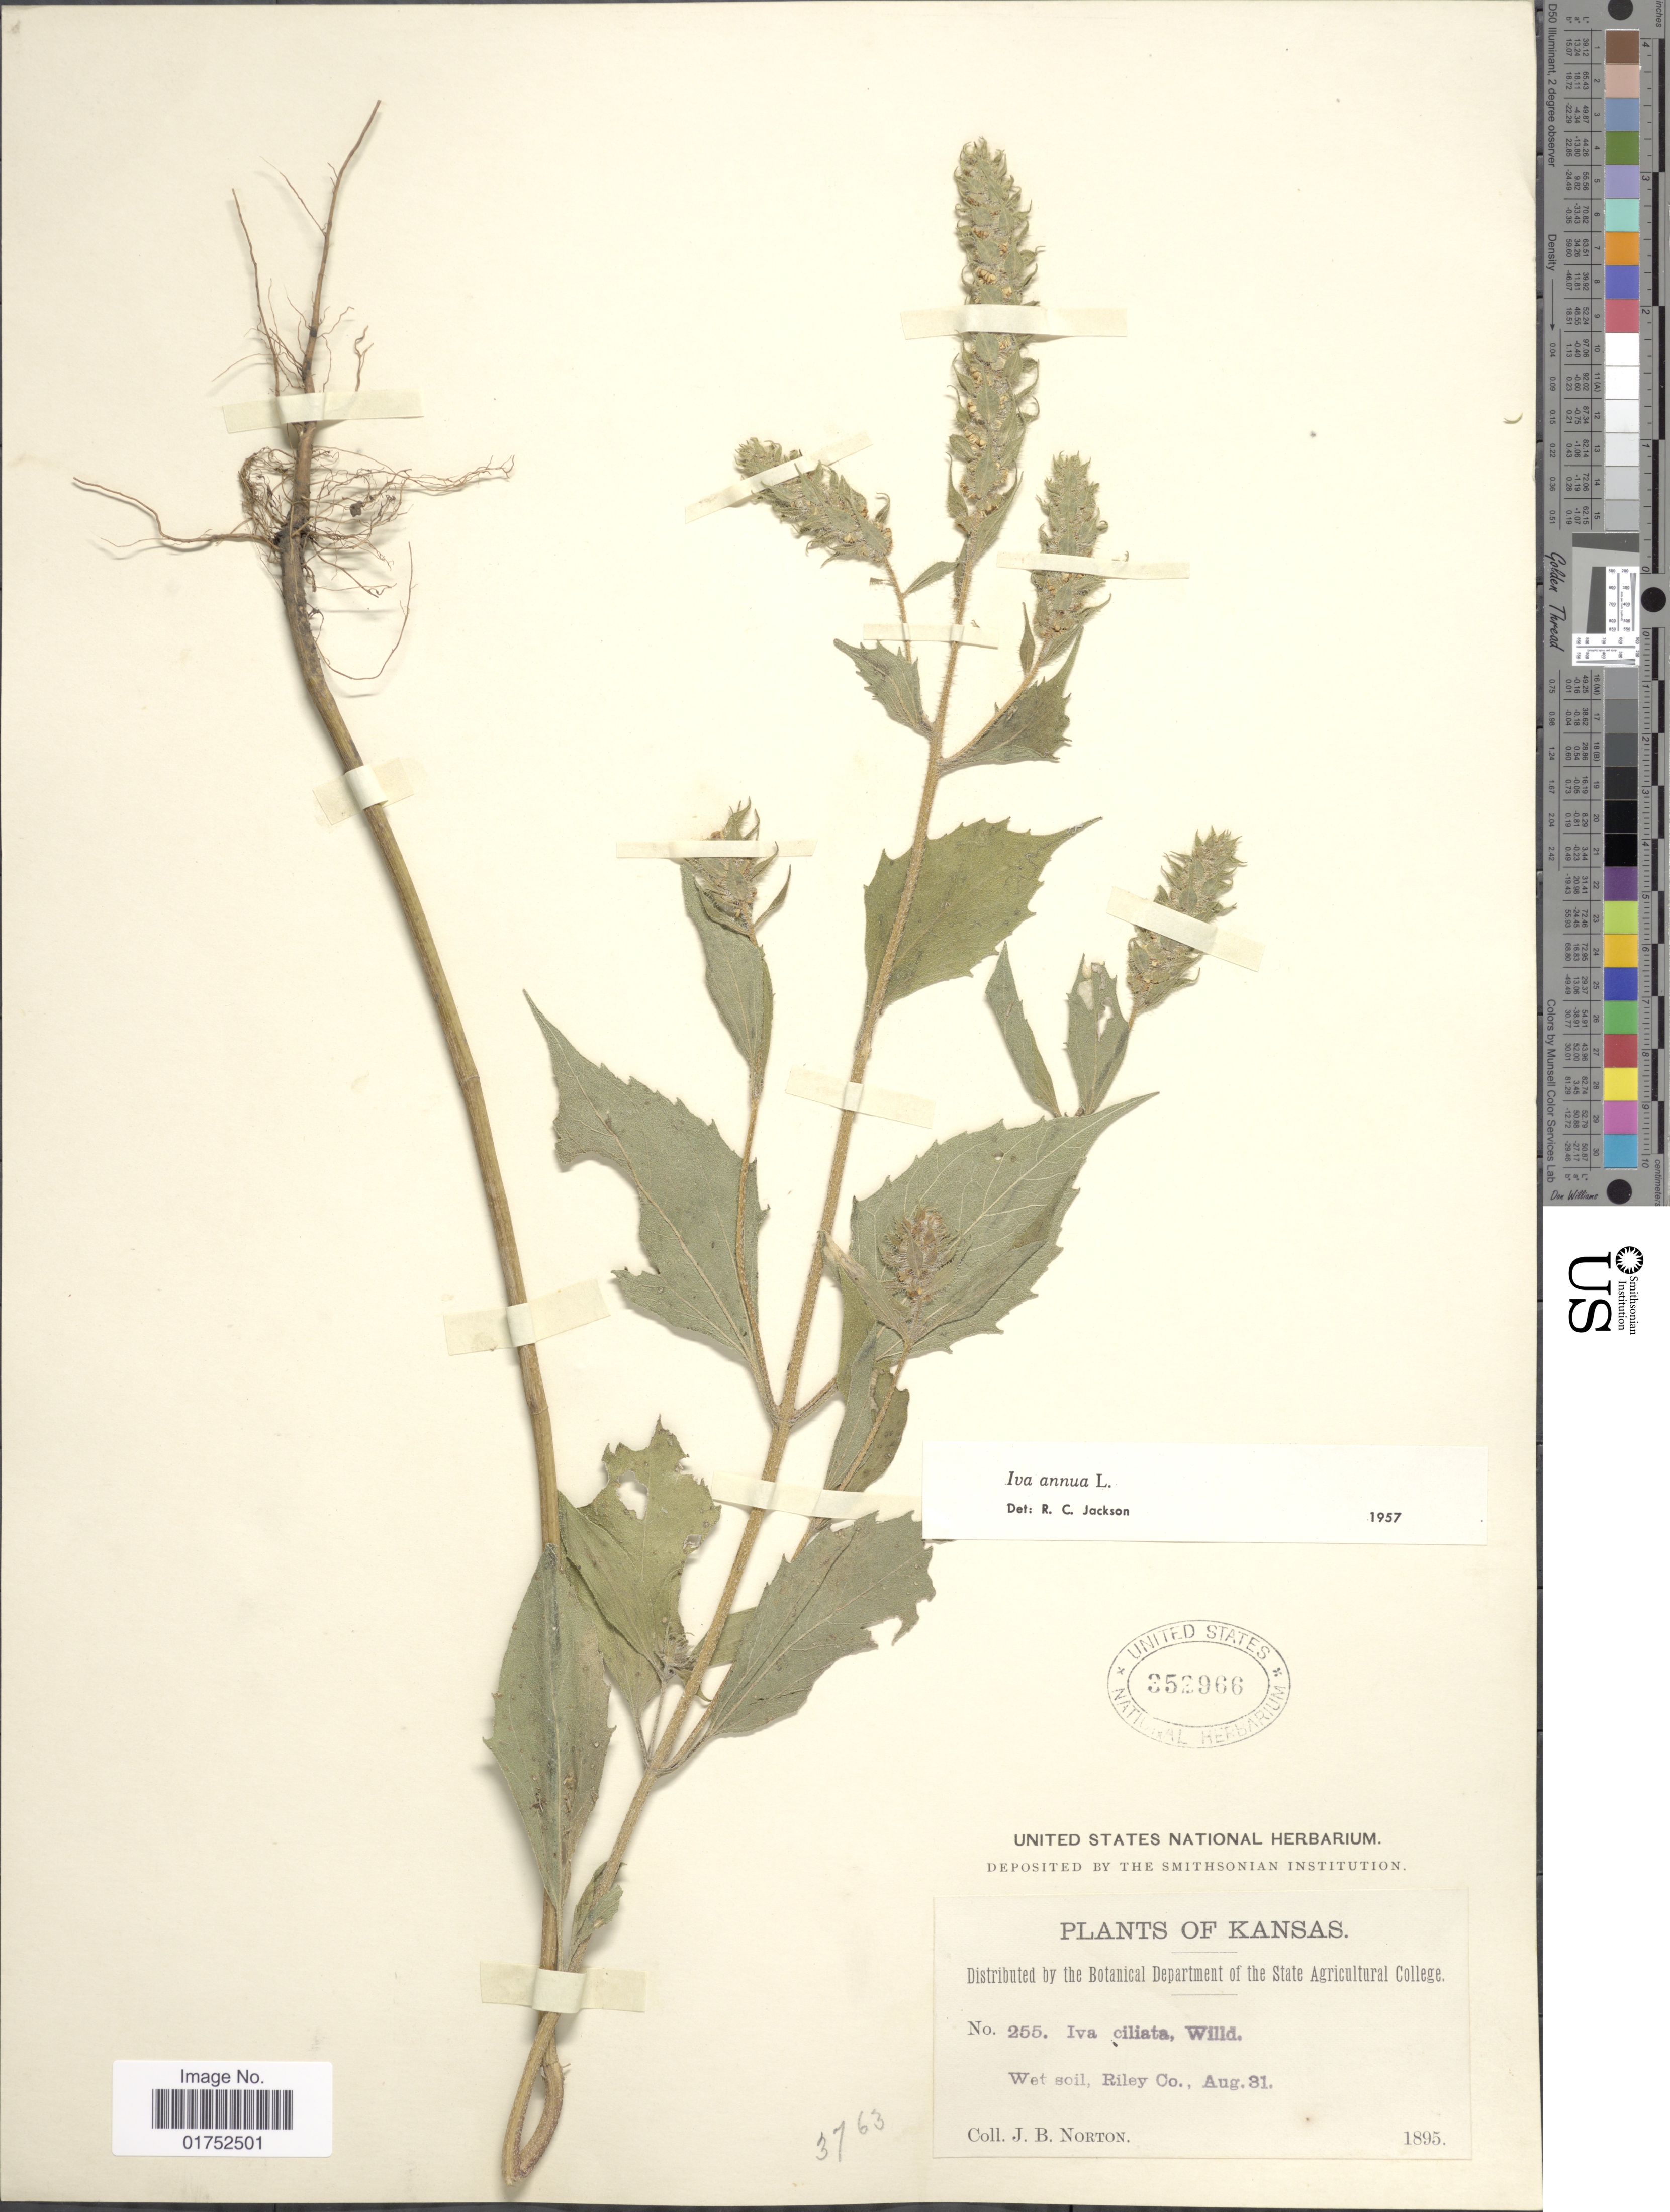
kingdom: Plantae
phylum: Tracheophyta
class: Magnoliopsida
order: Asterales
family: Asteraceae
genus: Iva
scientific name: Iva annua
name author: L.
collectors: J. B. Norton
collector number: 255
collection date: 1895-08-31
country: United States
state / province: Kansas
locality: Riley Co.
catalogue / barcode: US 352966